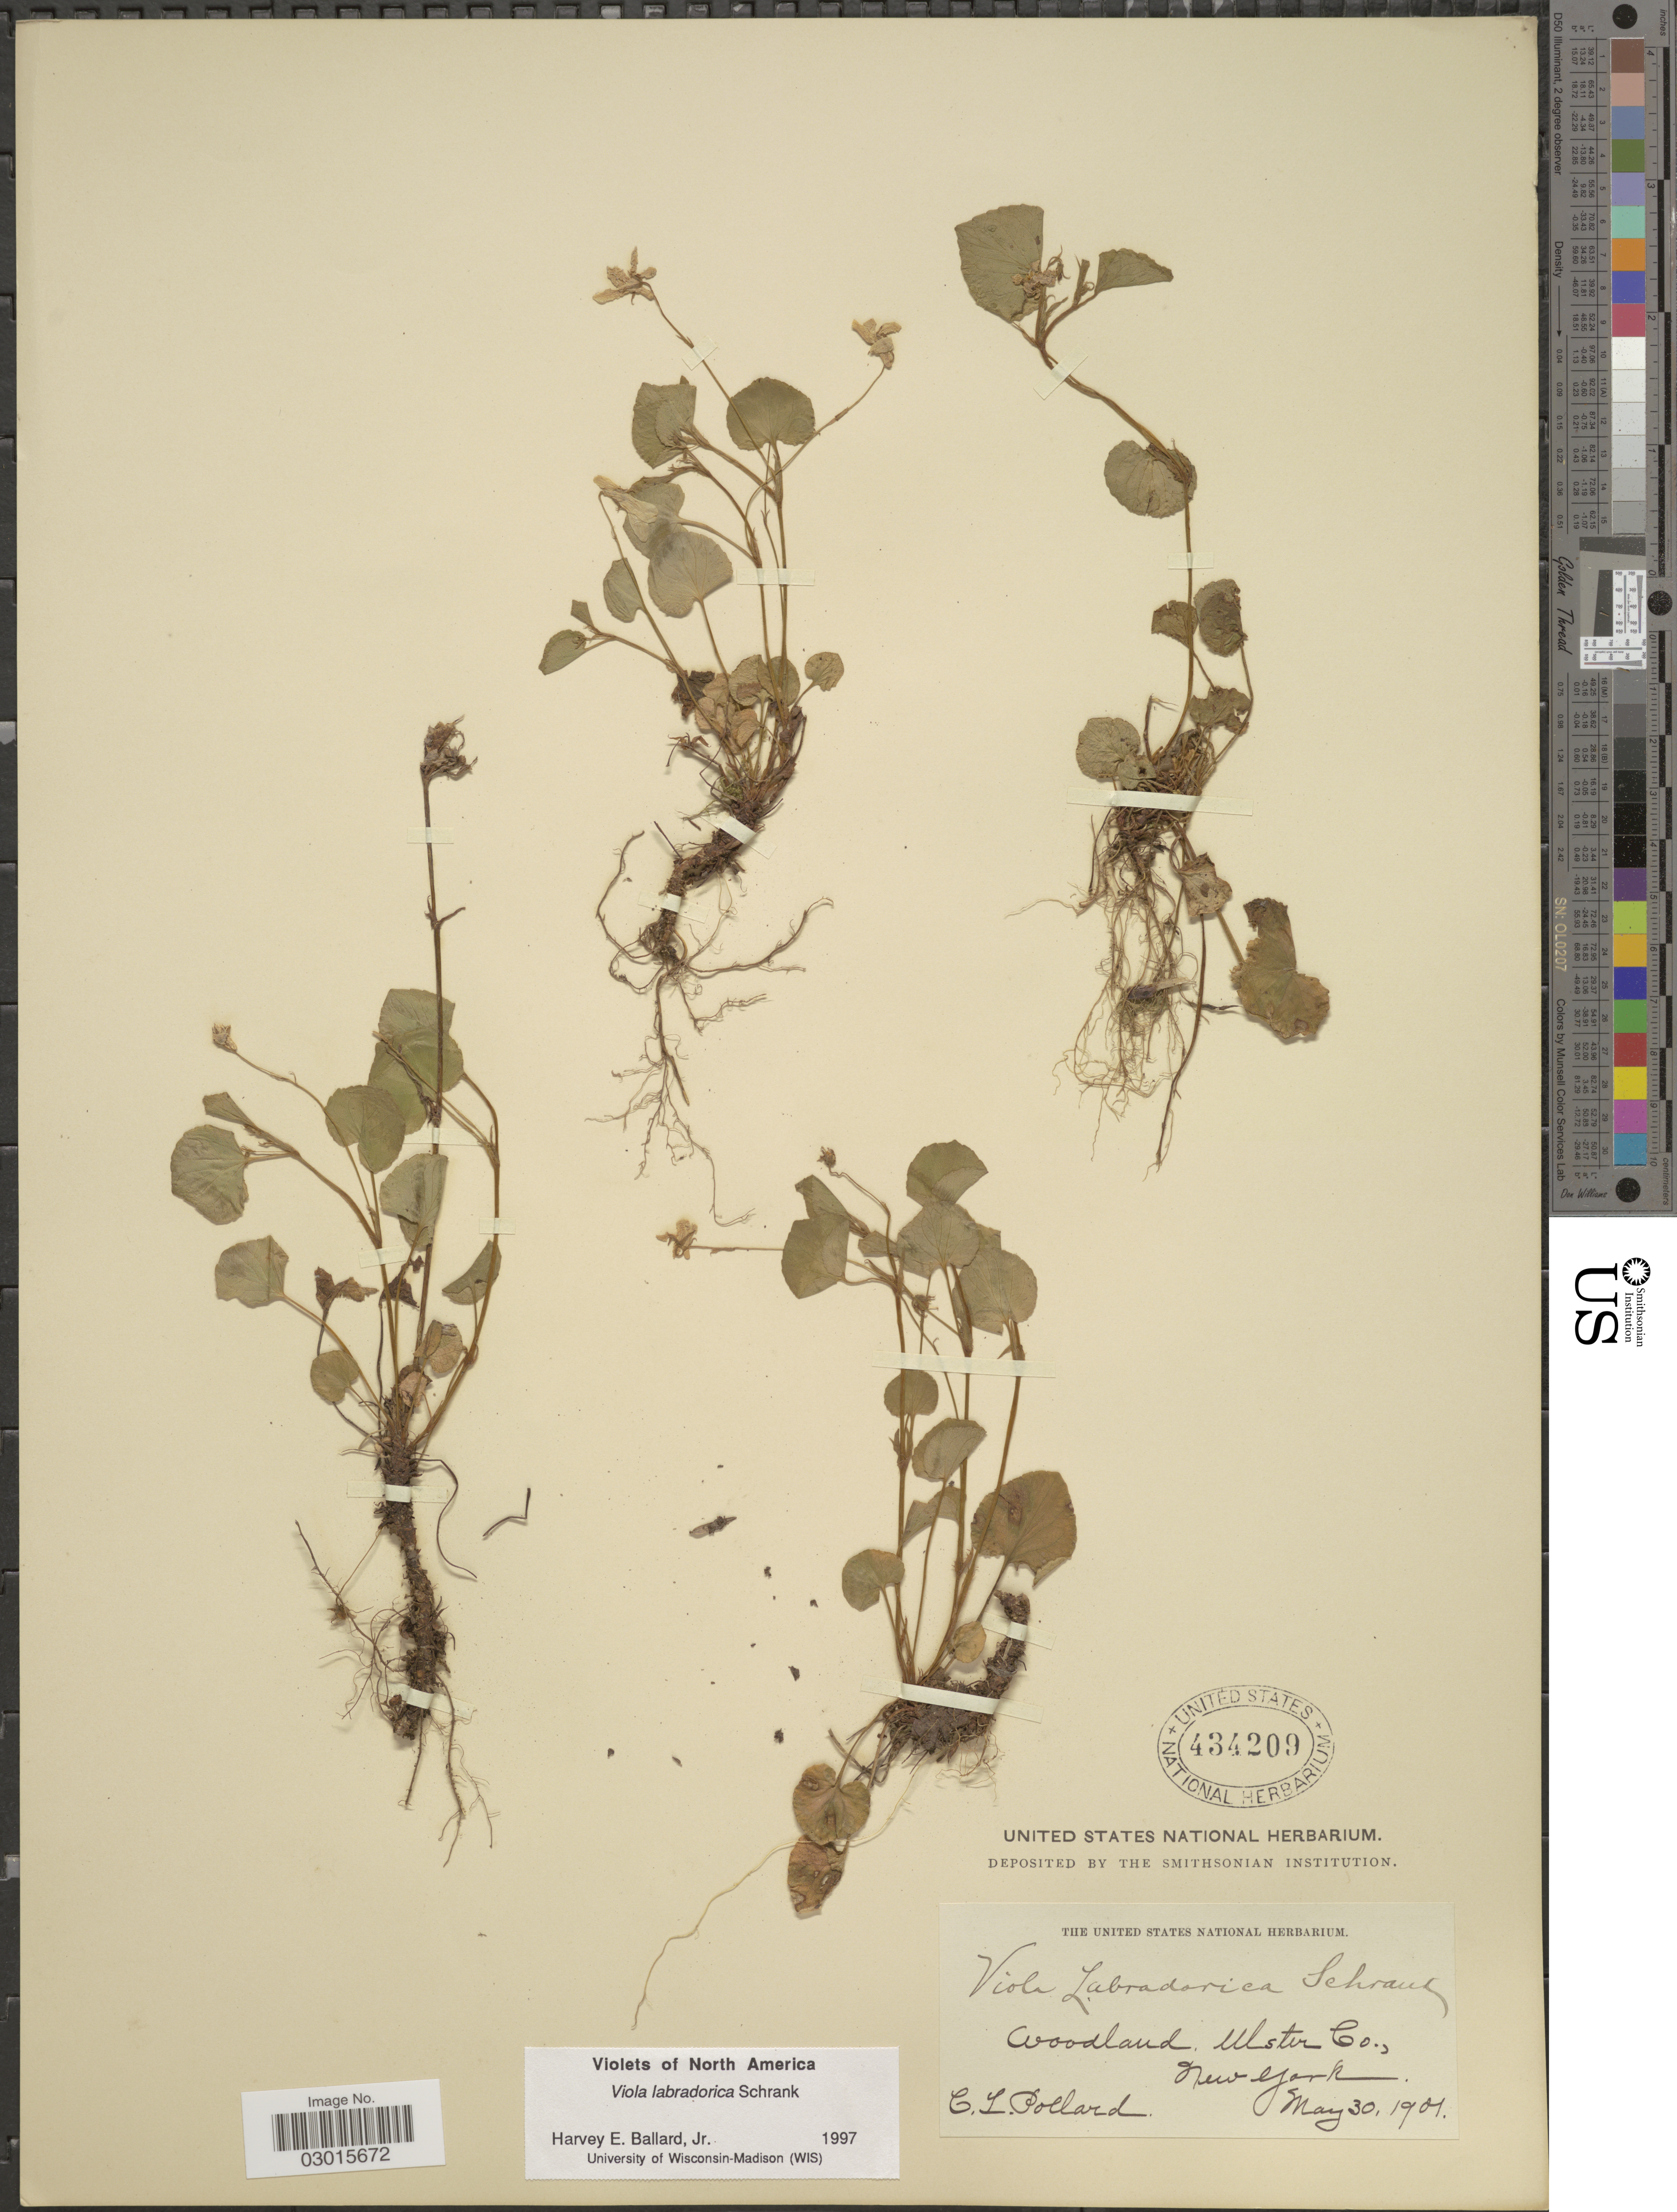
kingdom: Plantae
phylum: Tracheophyta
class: Magnoliopsida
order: Malpighiales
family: Violaceae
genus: Viola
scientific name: Viola labradorica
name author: Schrank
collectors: C. L. Pollard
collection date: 1901-05-30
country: United States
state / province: New York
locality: Woodland. Ulster Co.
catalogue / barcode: US 434209